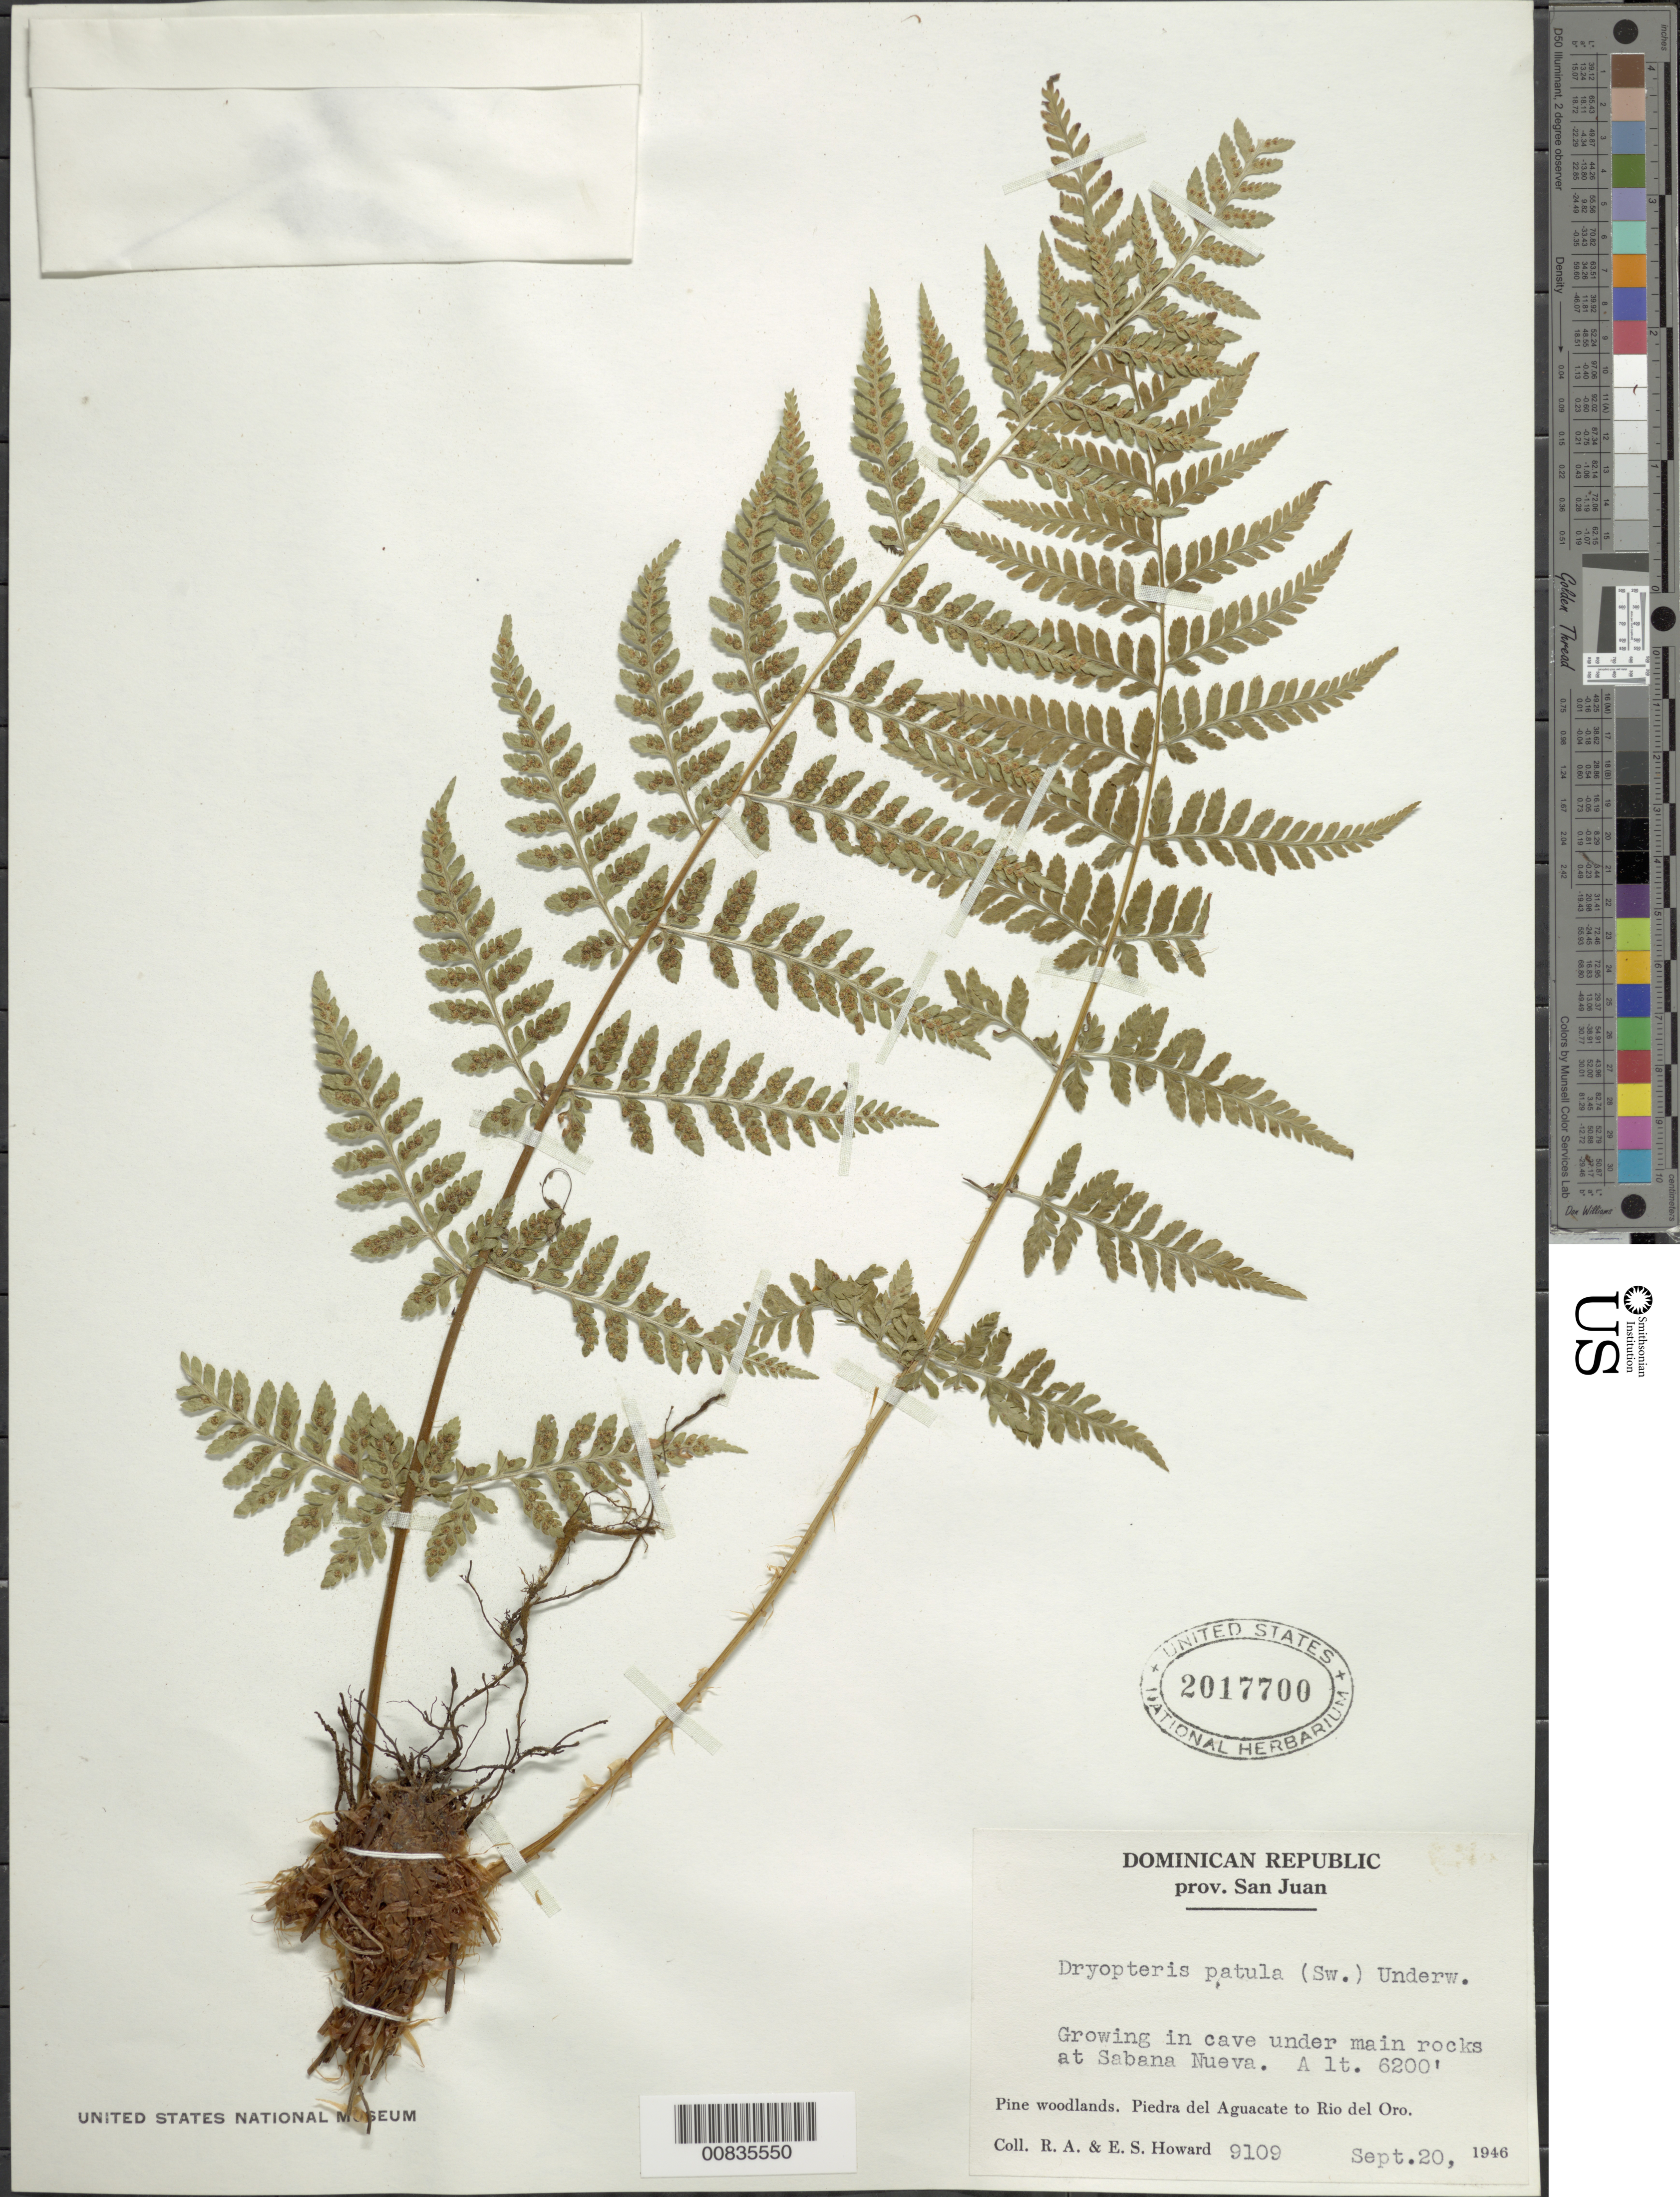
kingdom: Plantae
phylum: Tracheophyta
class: Polypodiopsida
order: Polypodiales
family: Dryopteridaceae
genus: Dryopteris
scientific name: Dryopteris patula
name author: (Sw.) Underw.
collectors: R. A. Howard & E. S. Howard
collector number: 9109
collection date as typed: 20 Sep 1946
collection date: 1946-09-20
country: Dominican Republic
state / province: San Juan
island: Hispaniola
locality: Sabana Nueva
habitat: In cave under main rocks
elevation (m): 1890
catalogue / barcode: US 2017700